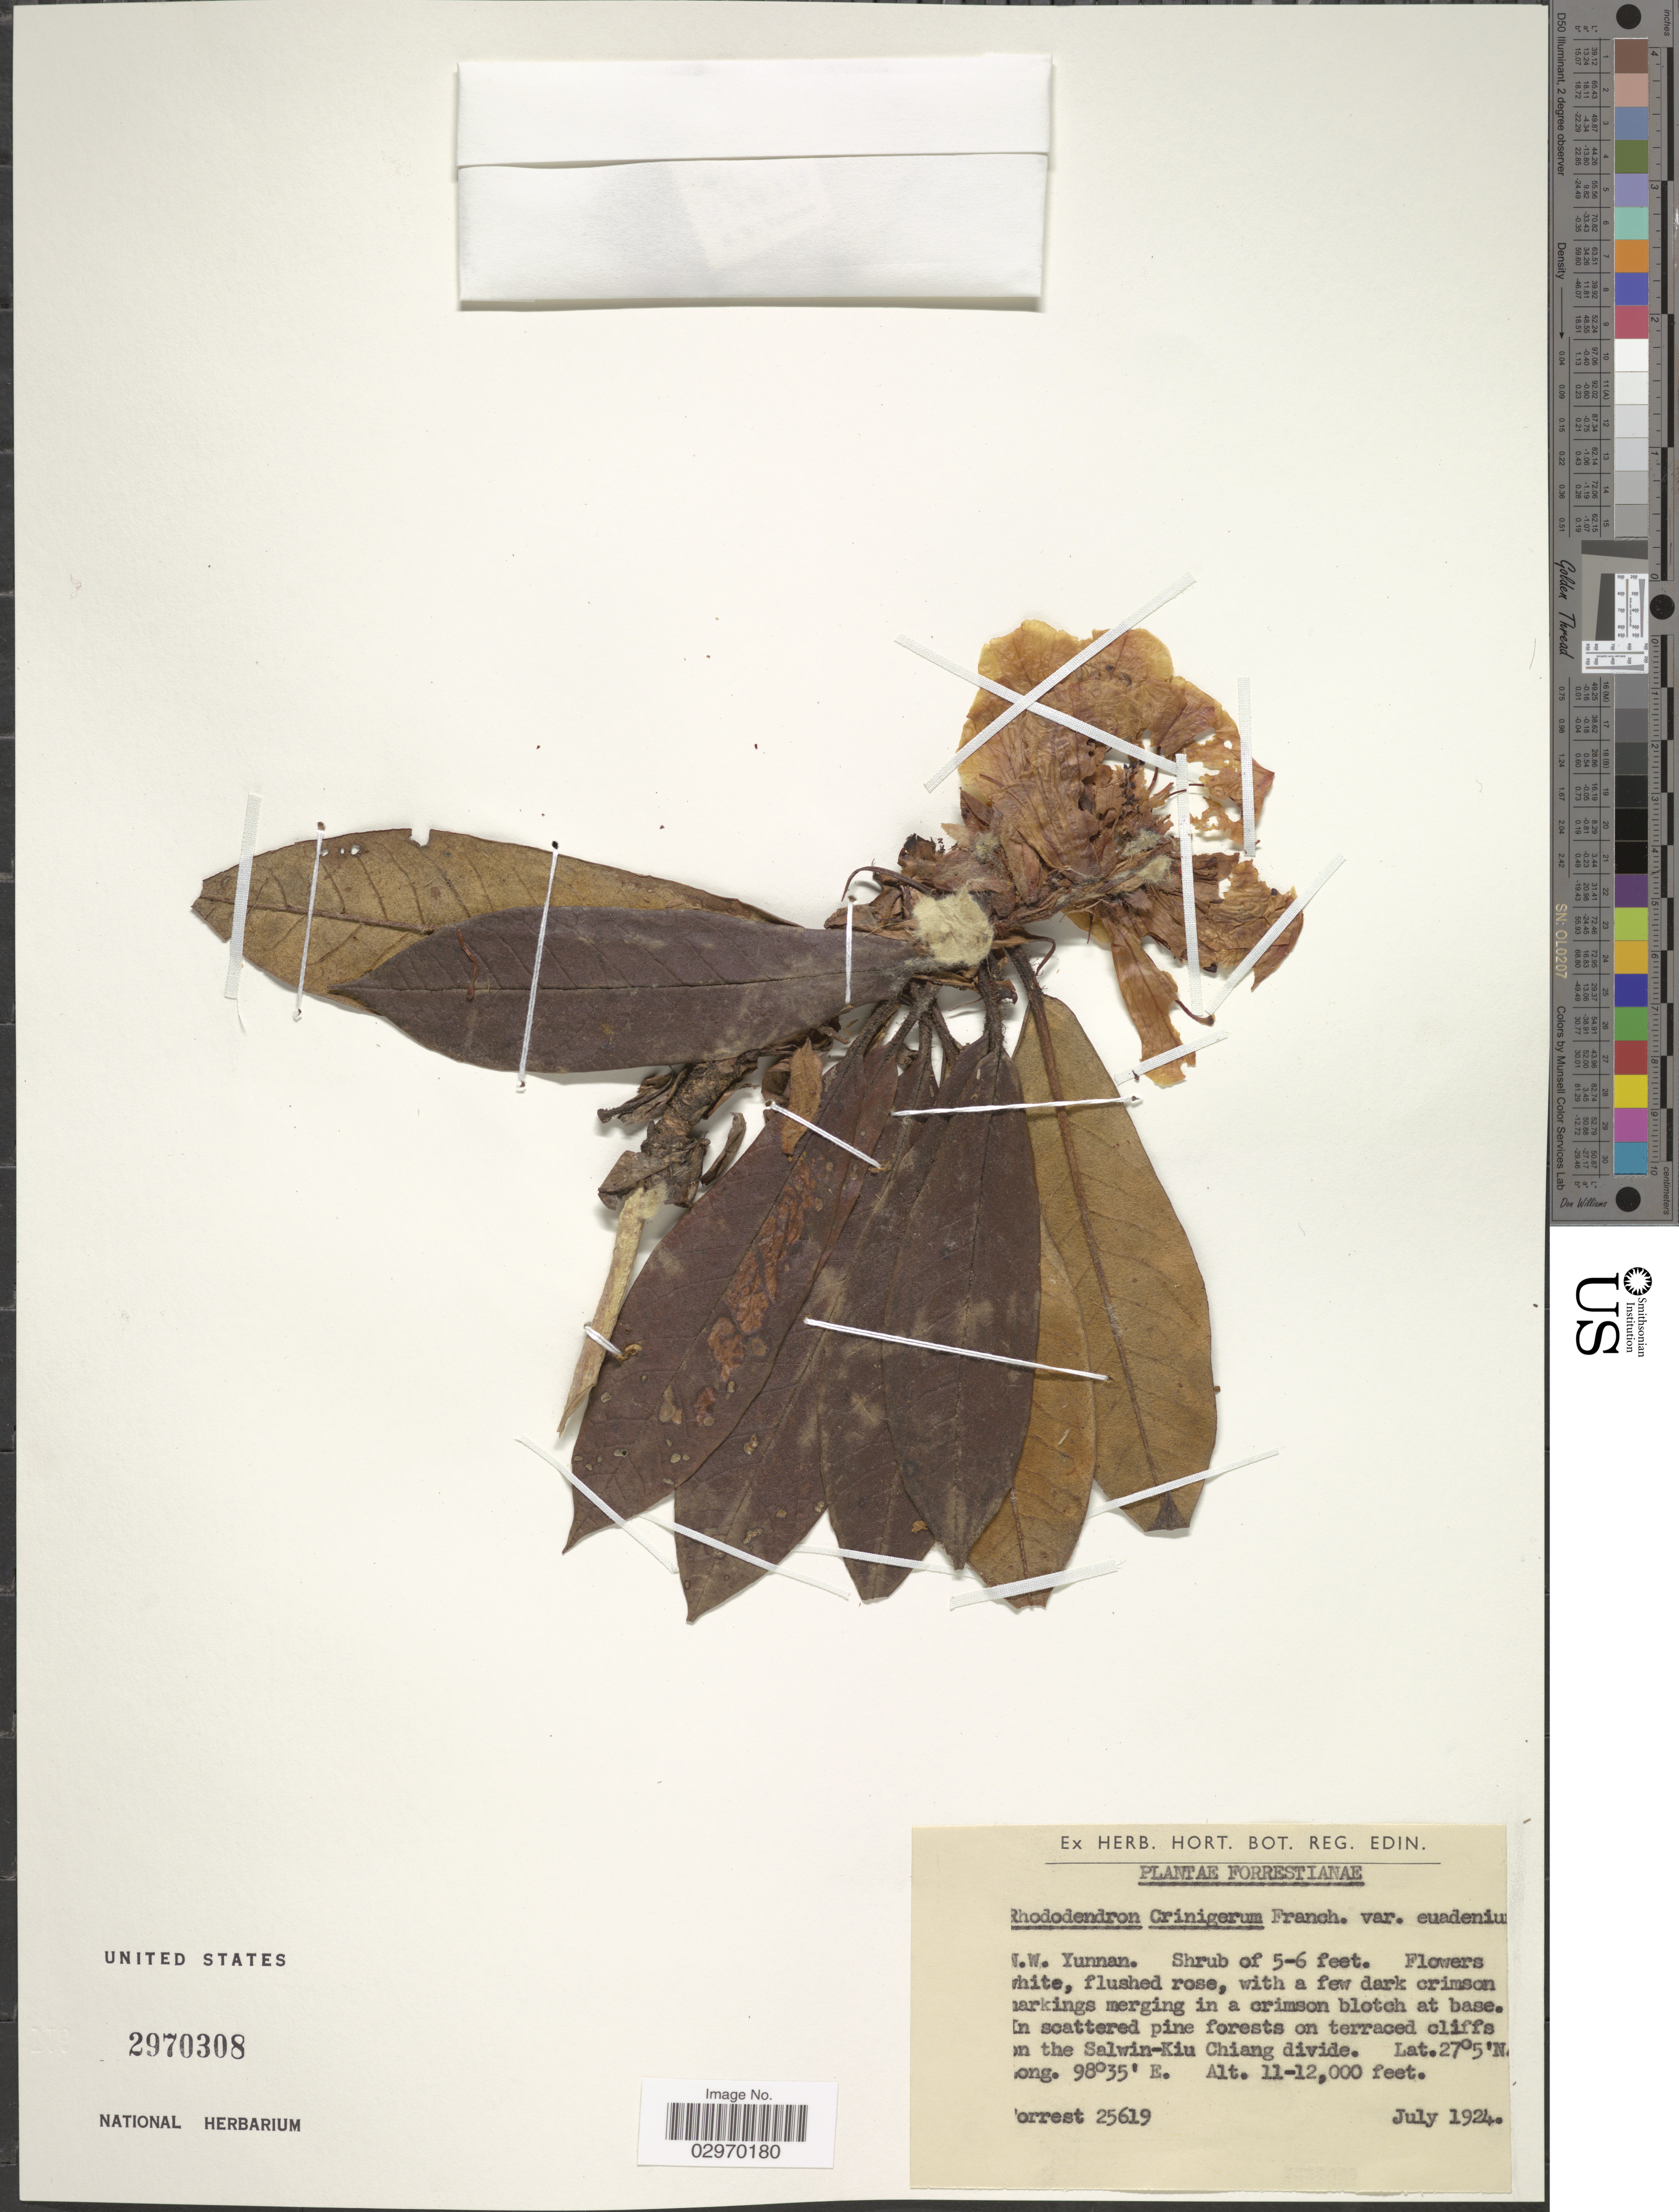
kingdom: Plantae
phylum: Tracheophyta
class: Magnoliopsida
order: Ericales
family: Ericaceae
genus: Rhododendron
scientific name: Rhododendron crinigerum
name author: Franch.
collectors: -. Forrest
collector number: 25619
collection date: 1924-07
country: China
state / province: Yunnan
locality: N.W. Yunnan. On the Salwin-Kiu Chiang divide.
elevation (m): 3353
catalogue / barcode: US 2970308